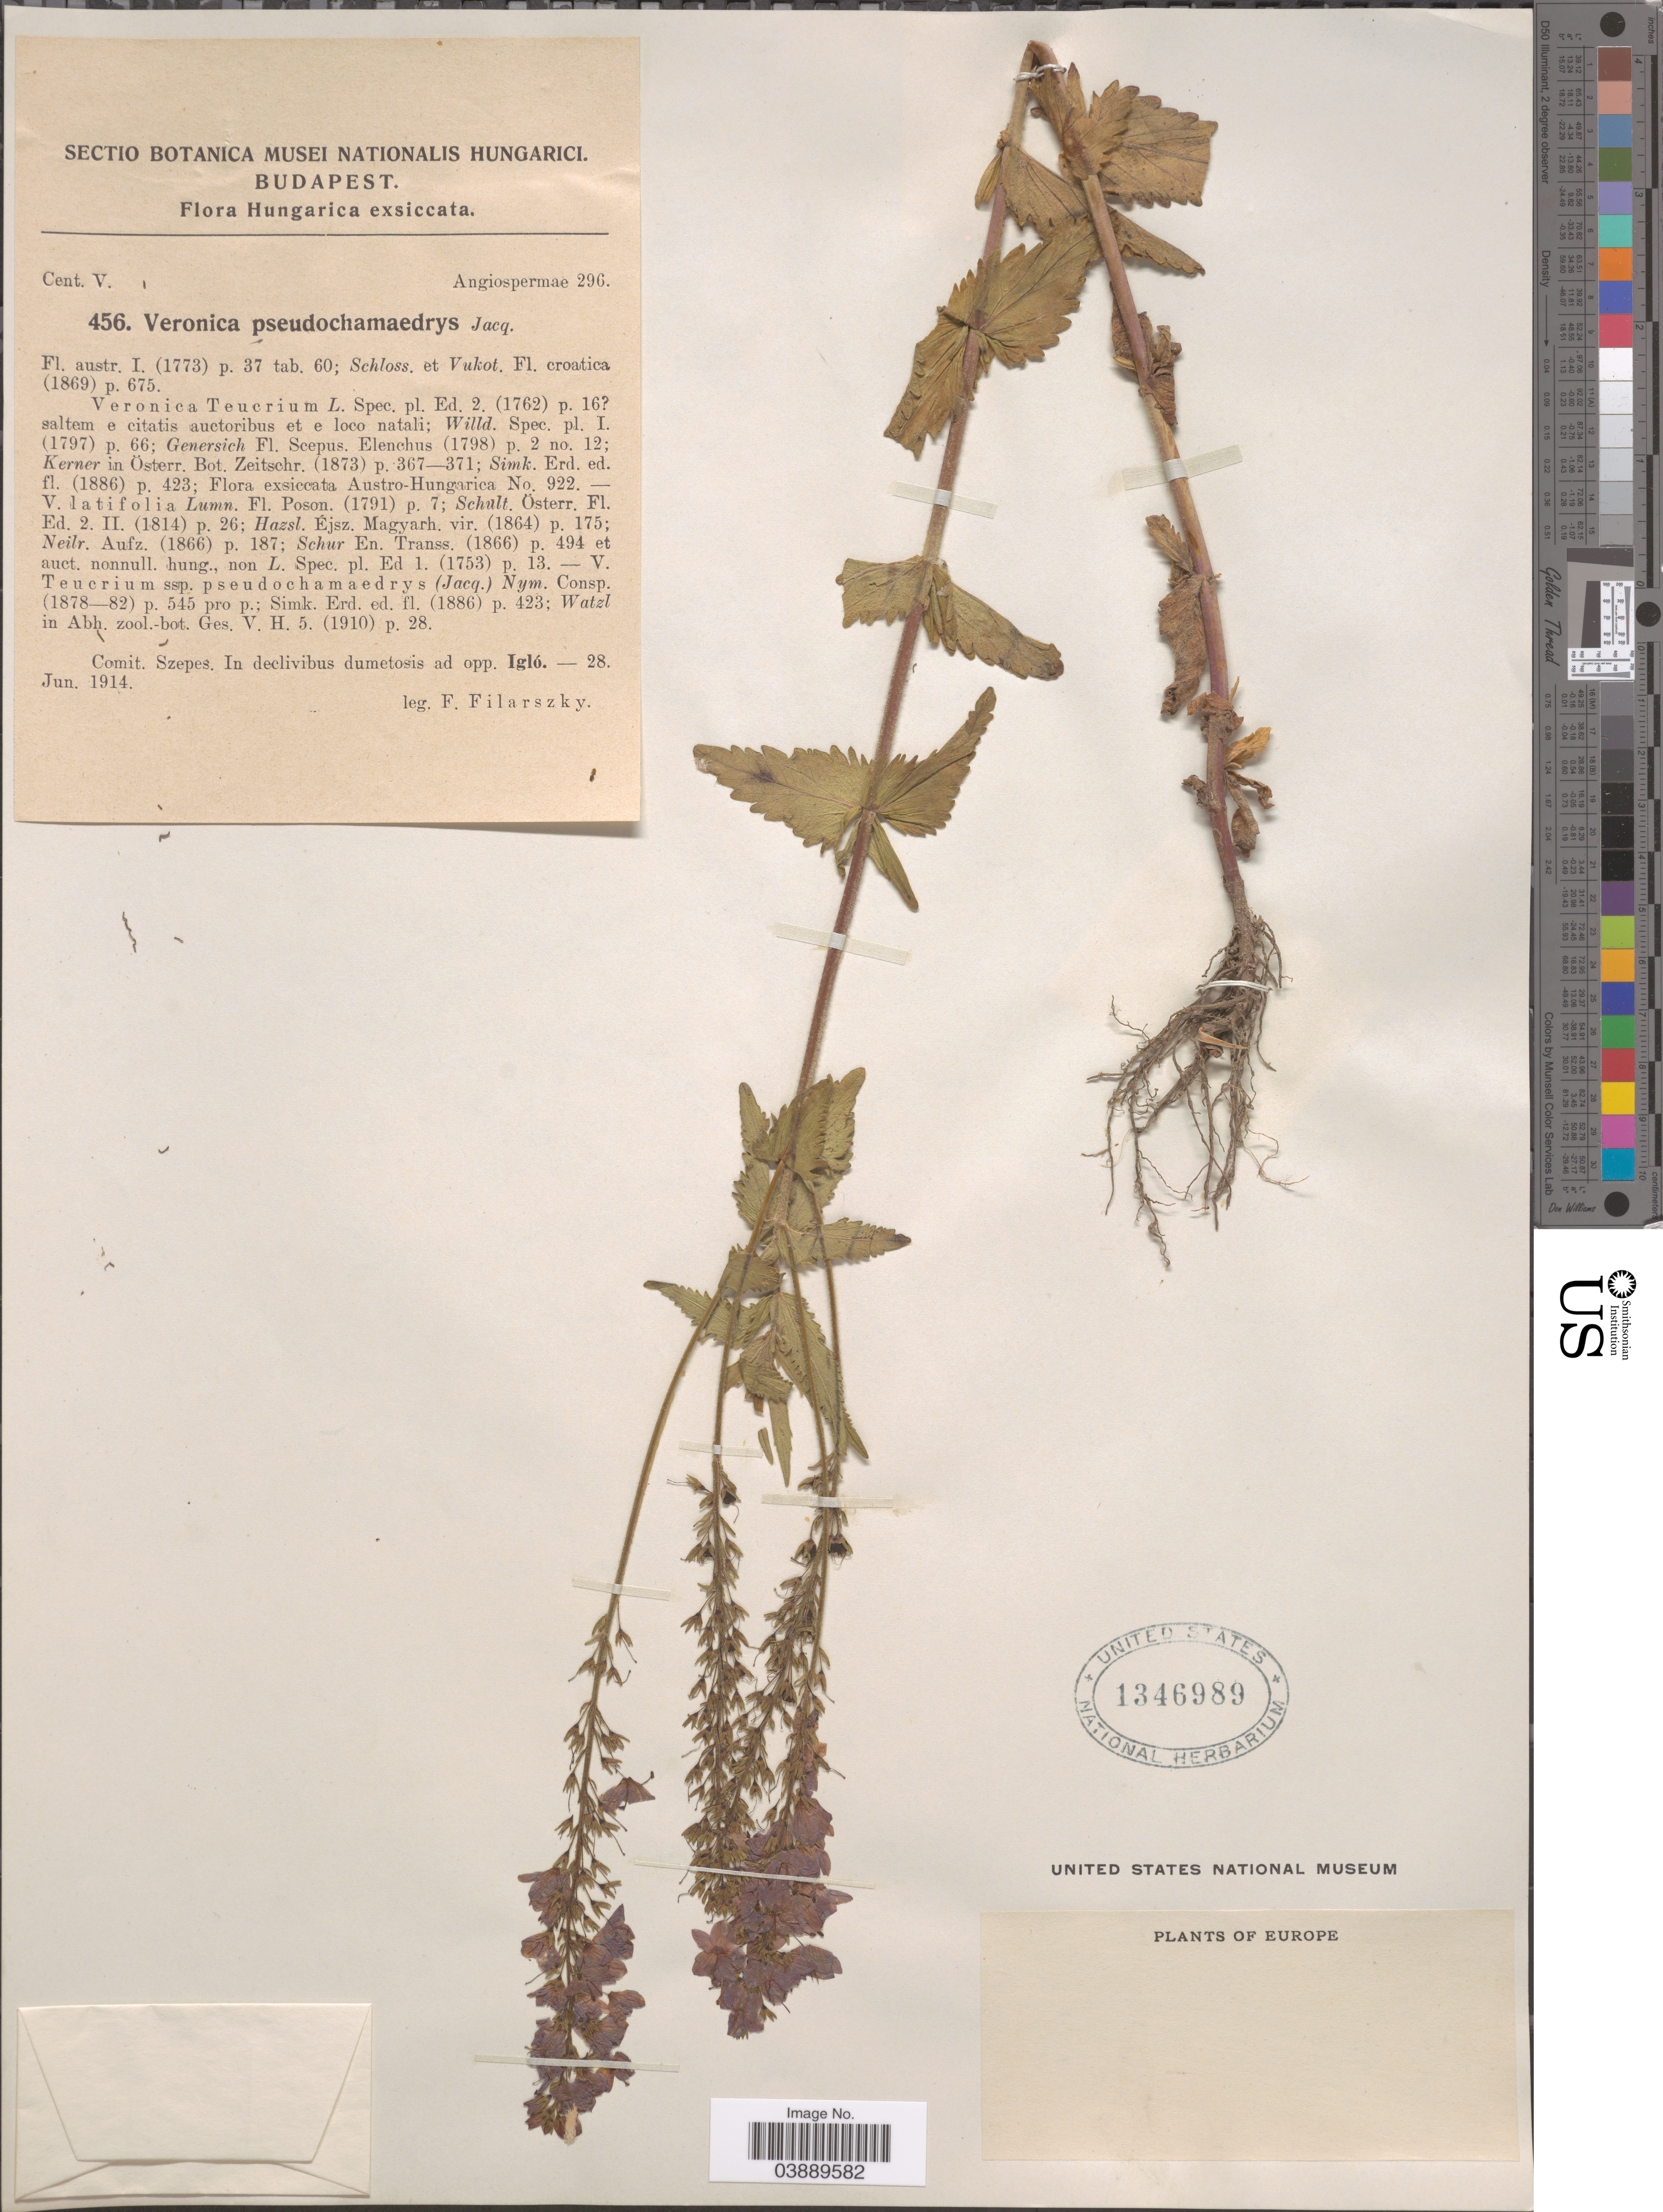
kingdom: Plantae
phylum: Tracheophyta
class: Magnoliopsida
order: Lamiales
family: Plantaginaceae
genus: Veronica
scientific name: Veronica pseudochamaedrys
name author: Jacq.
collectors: F. Filarszky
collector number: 456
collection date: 1914-06-28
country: Hungary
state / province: Budapest, Capital District of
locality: Comit. Szepes. In declivibus dumetosis ad opp. Igló.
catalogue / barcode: US 1346989